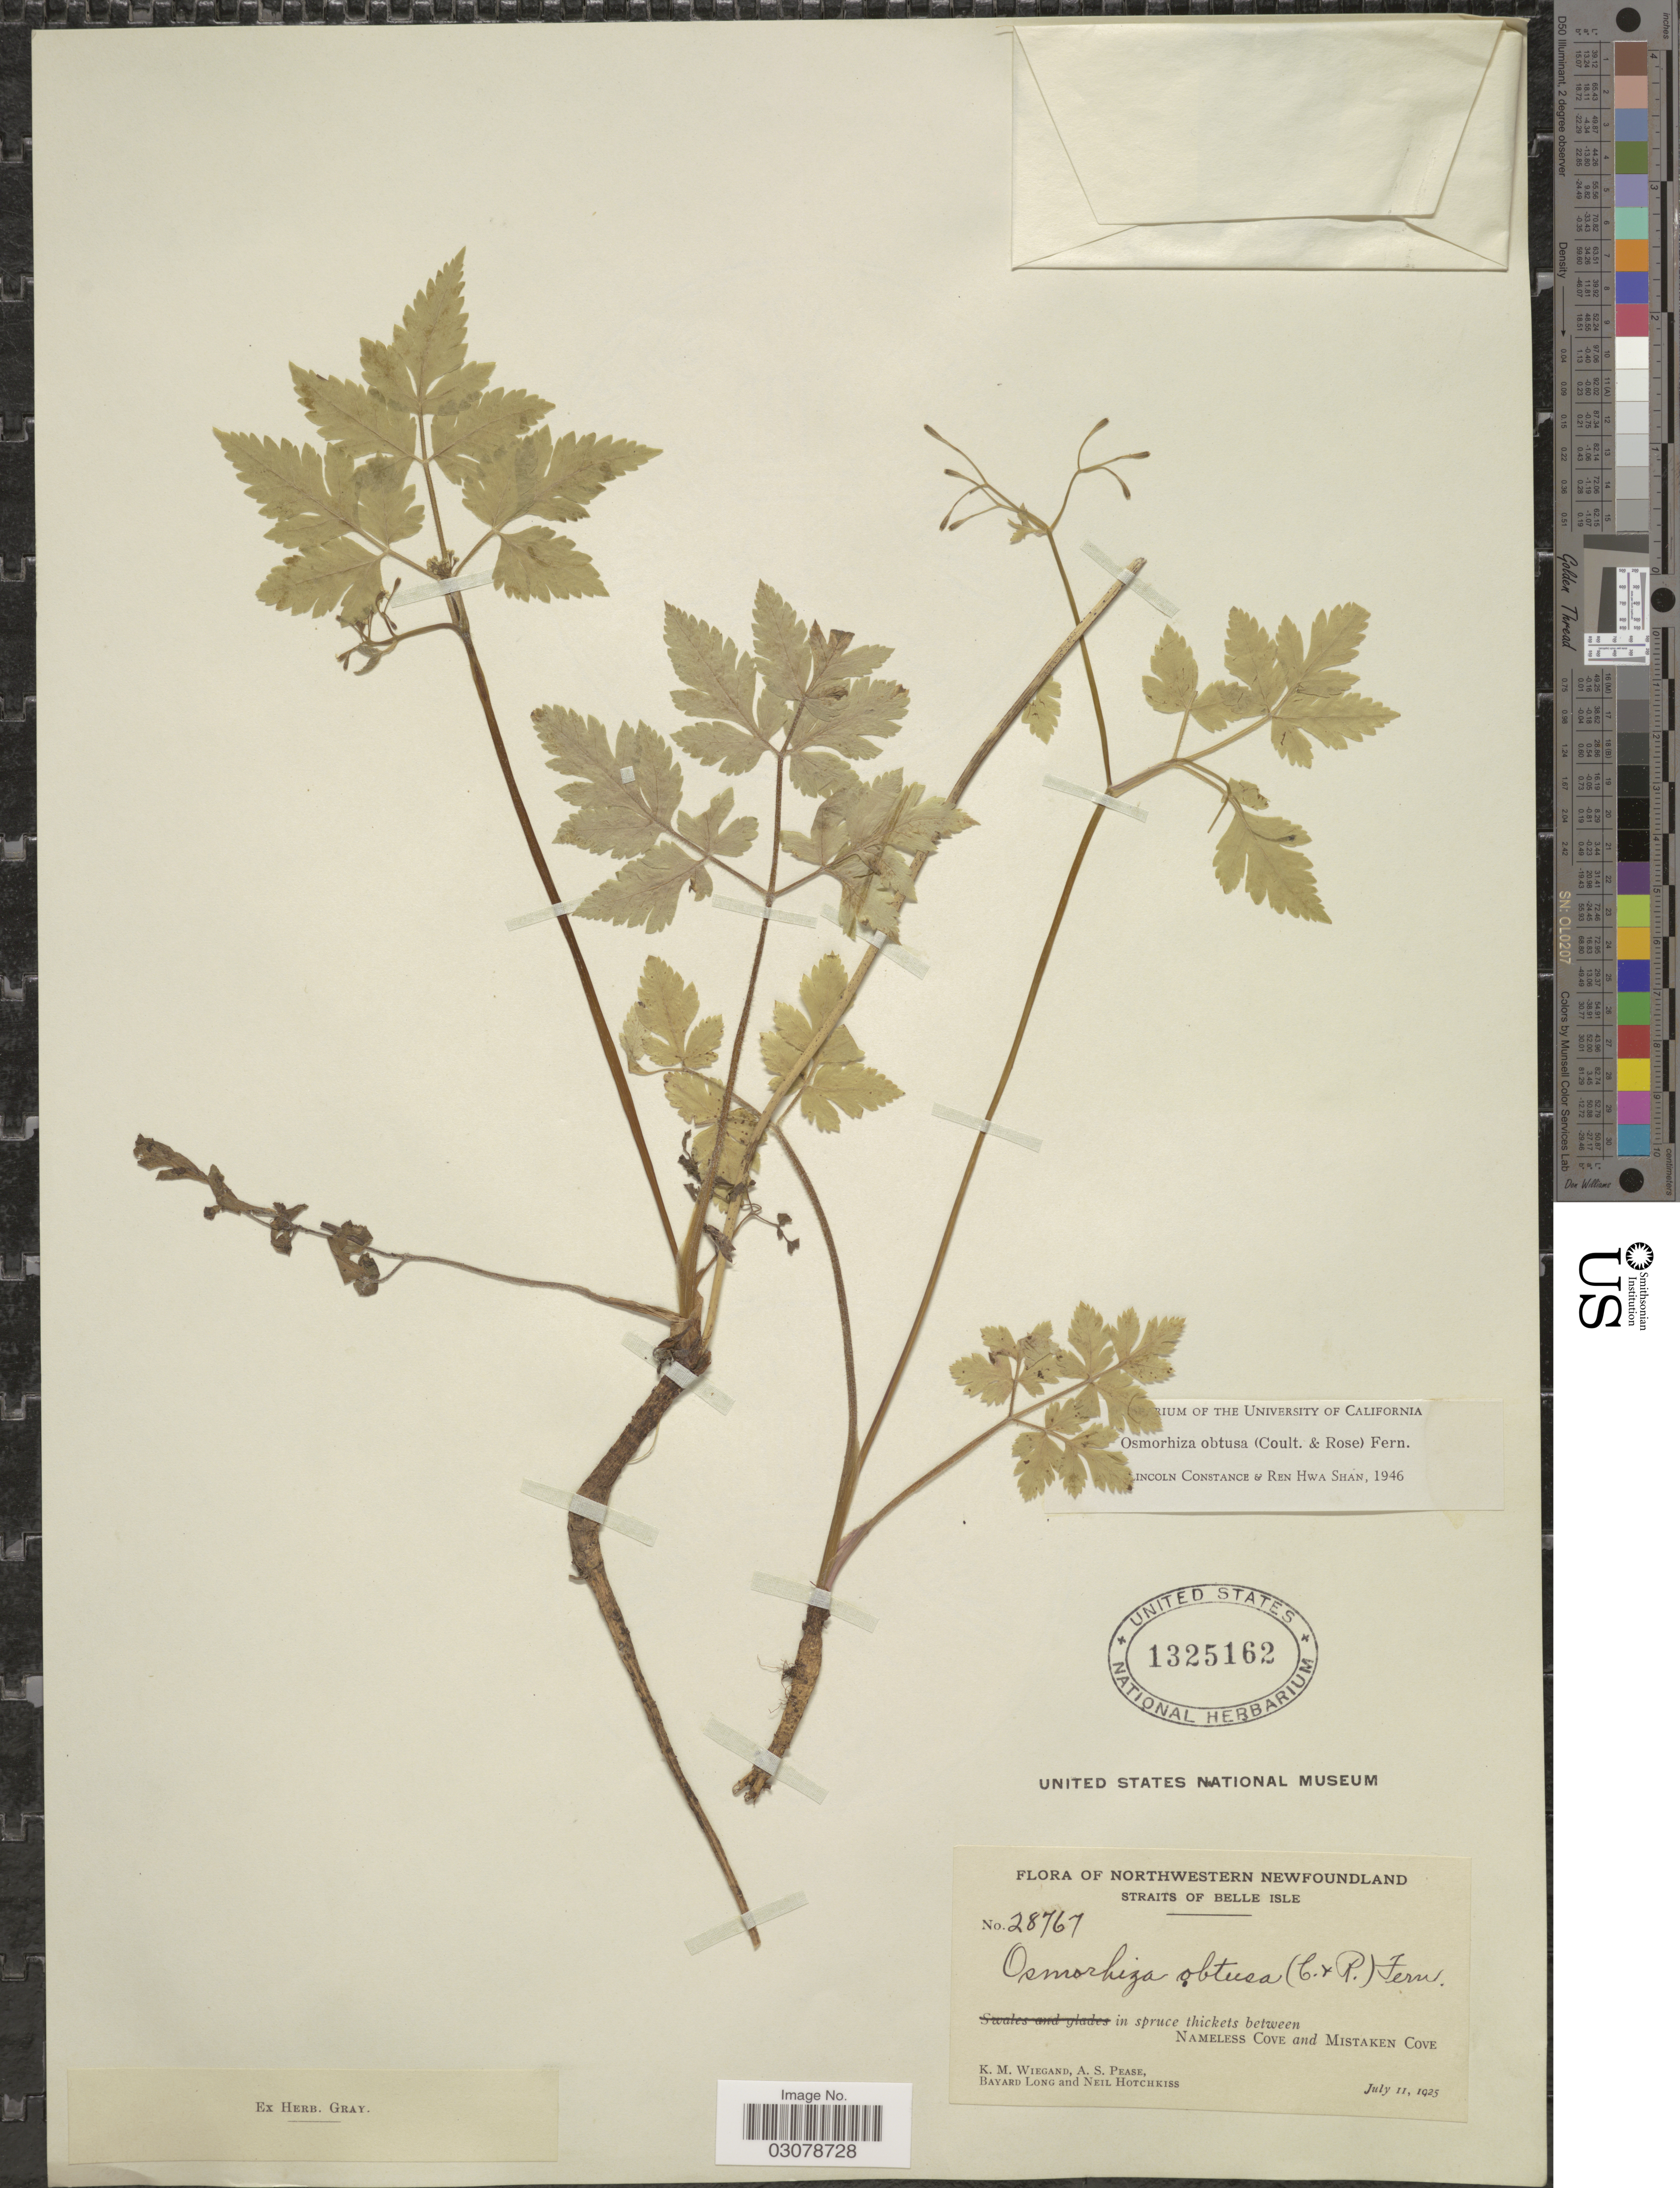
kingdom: Plantae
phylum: Tracheophyta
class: Magnoliopsida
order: Apiales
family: Apiaceae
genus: Osmorhiza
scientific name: Osmorhiza obtusa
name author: (J.M. Coult. & Rose) Fernald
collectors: K. M. Wiegand, A. S. Pease, B. Long & N. Hotchkiss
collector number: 28767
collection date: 1925-07-11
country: Canada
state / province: Newfoundland and Labrador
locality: Northwestern Newfoundland. Straits of Belle Isle, between Nameless Cove and Mistaken Cove.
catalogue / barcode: US 1325162